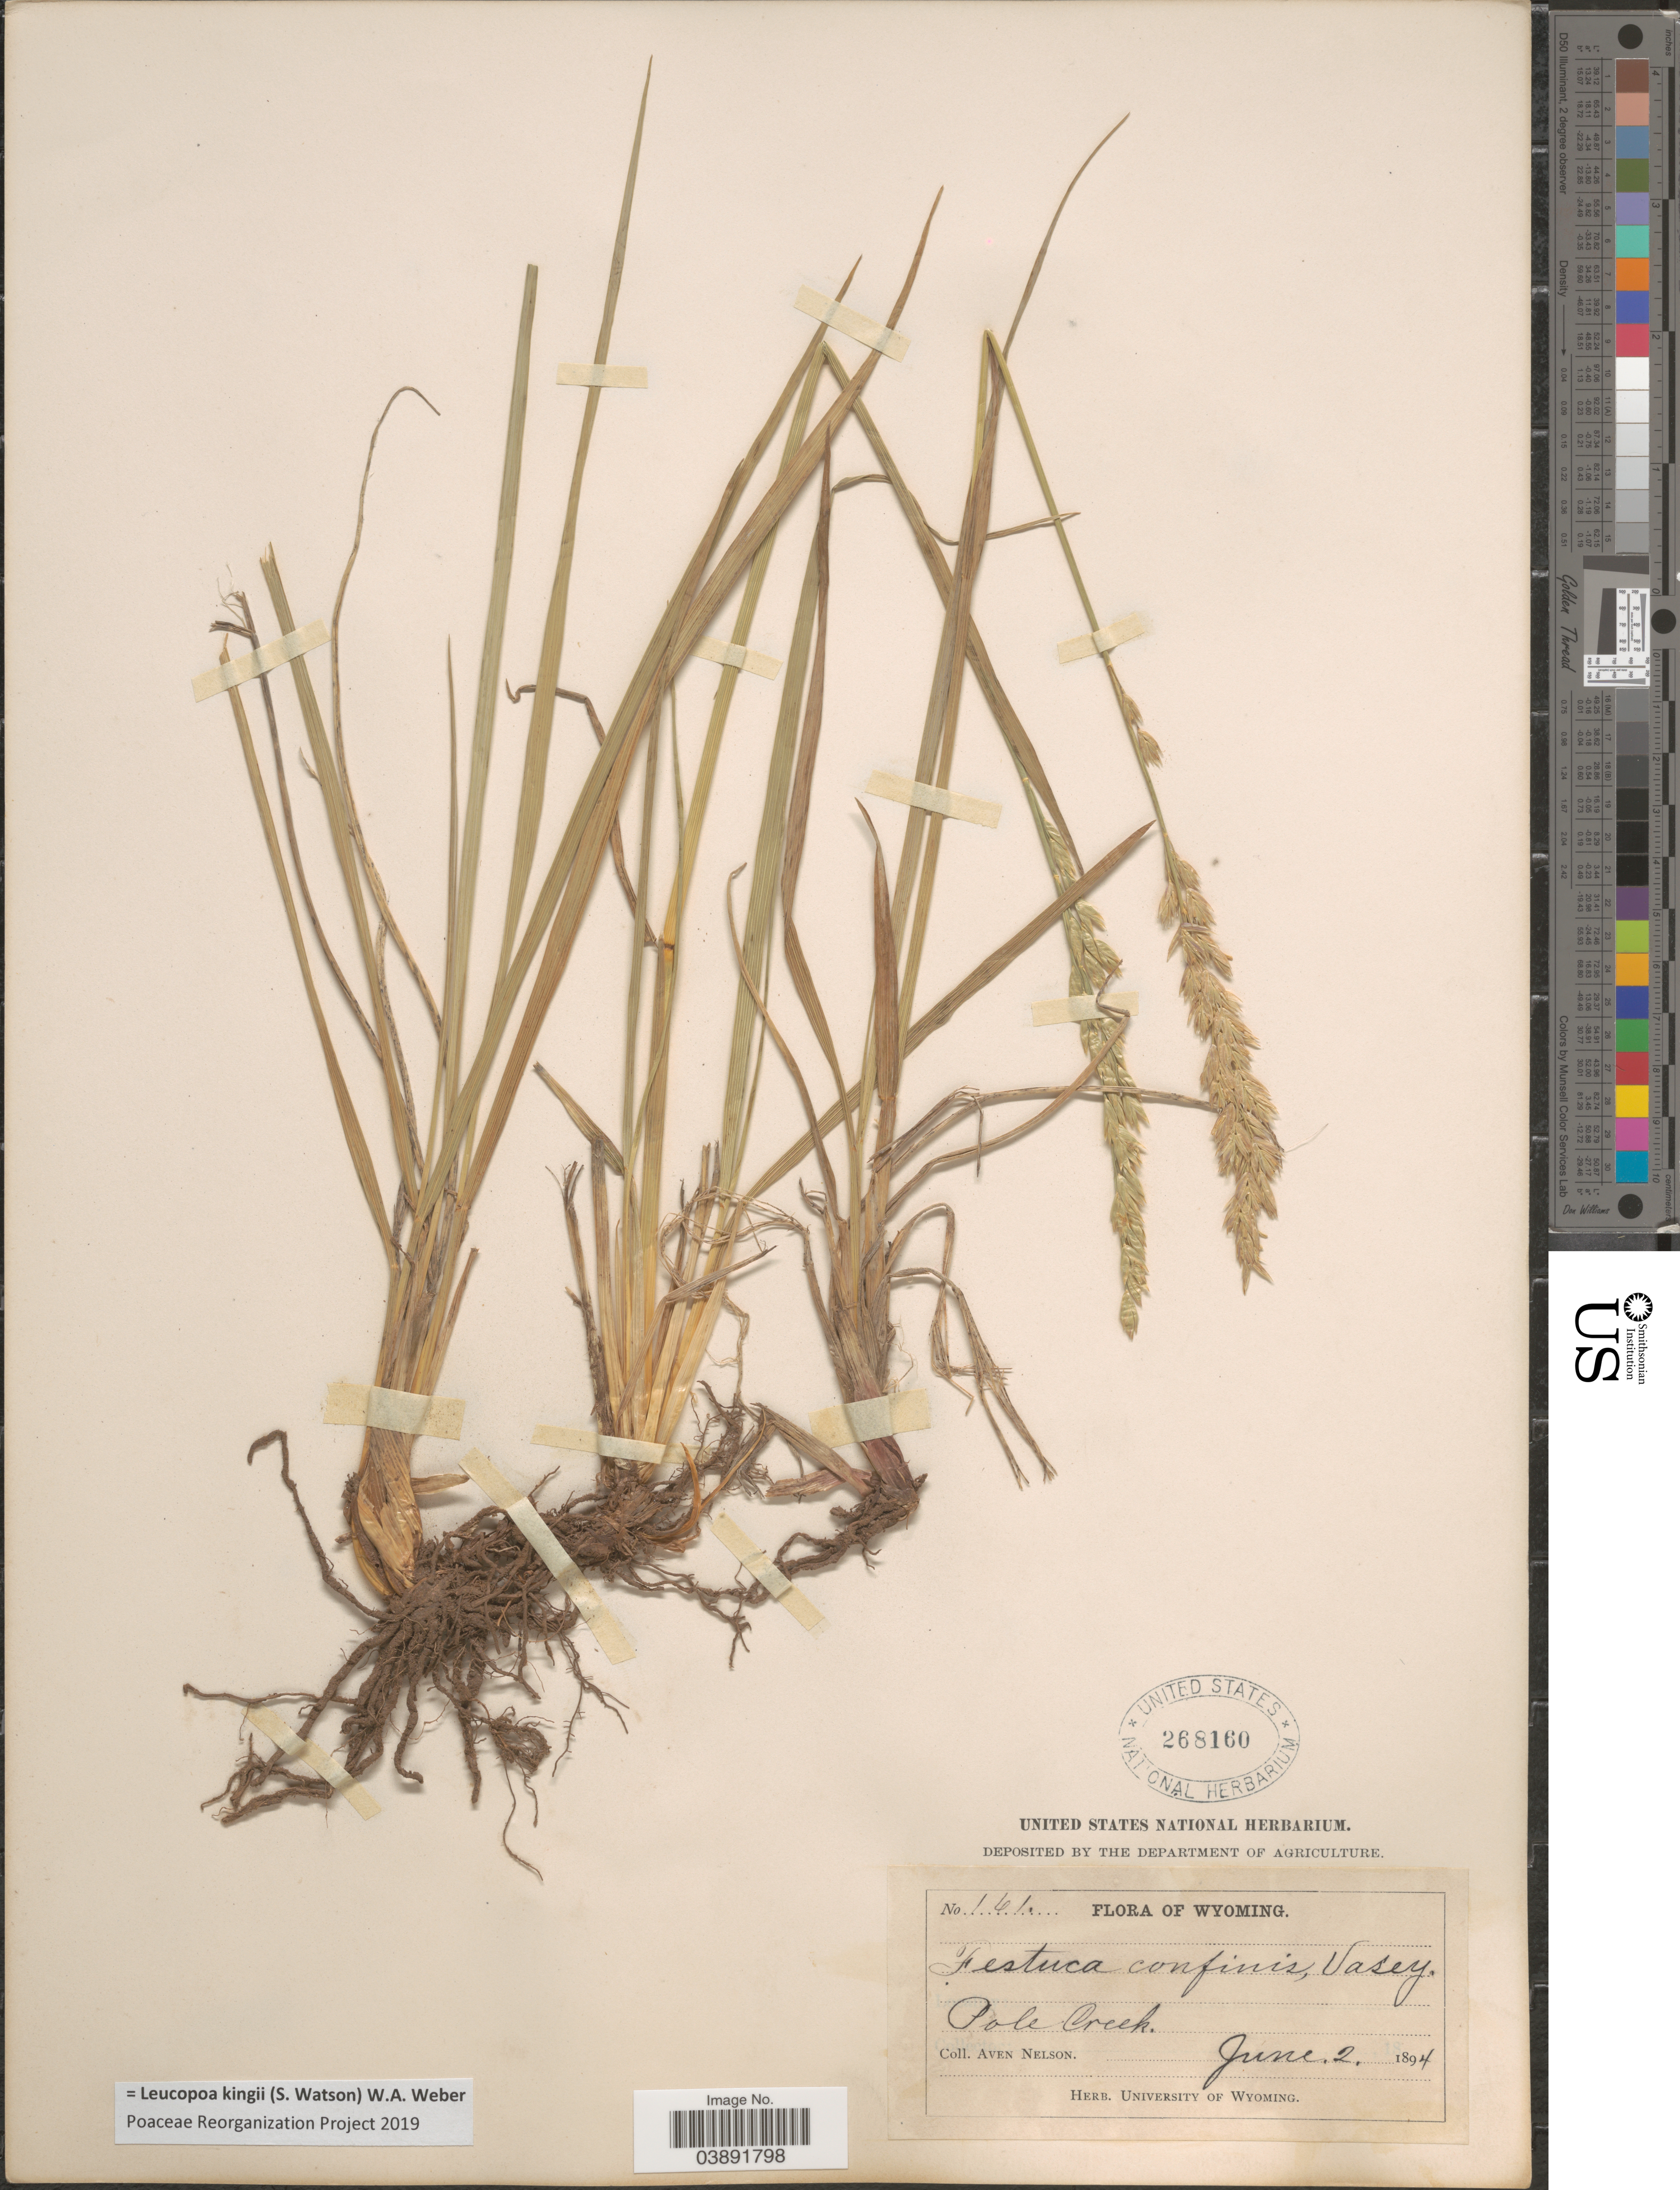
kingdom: Plantae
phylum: Tracheophyta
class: Liliopsida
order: Poales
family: Poaceae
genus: Hesperochloa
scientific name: Hesperochloa kingii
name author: (S. Watson) Rydb.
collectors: A. Nelson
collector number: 161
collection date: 1894-06-02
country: United States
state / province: Wyoming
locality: Pole Creek.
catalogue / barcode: US 268160